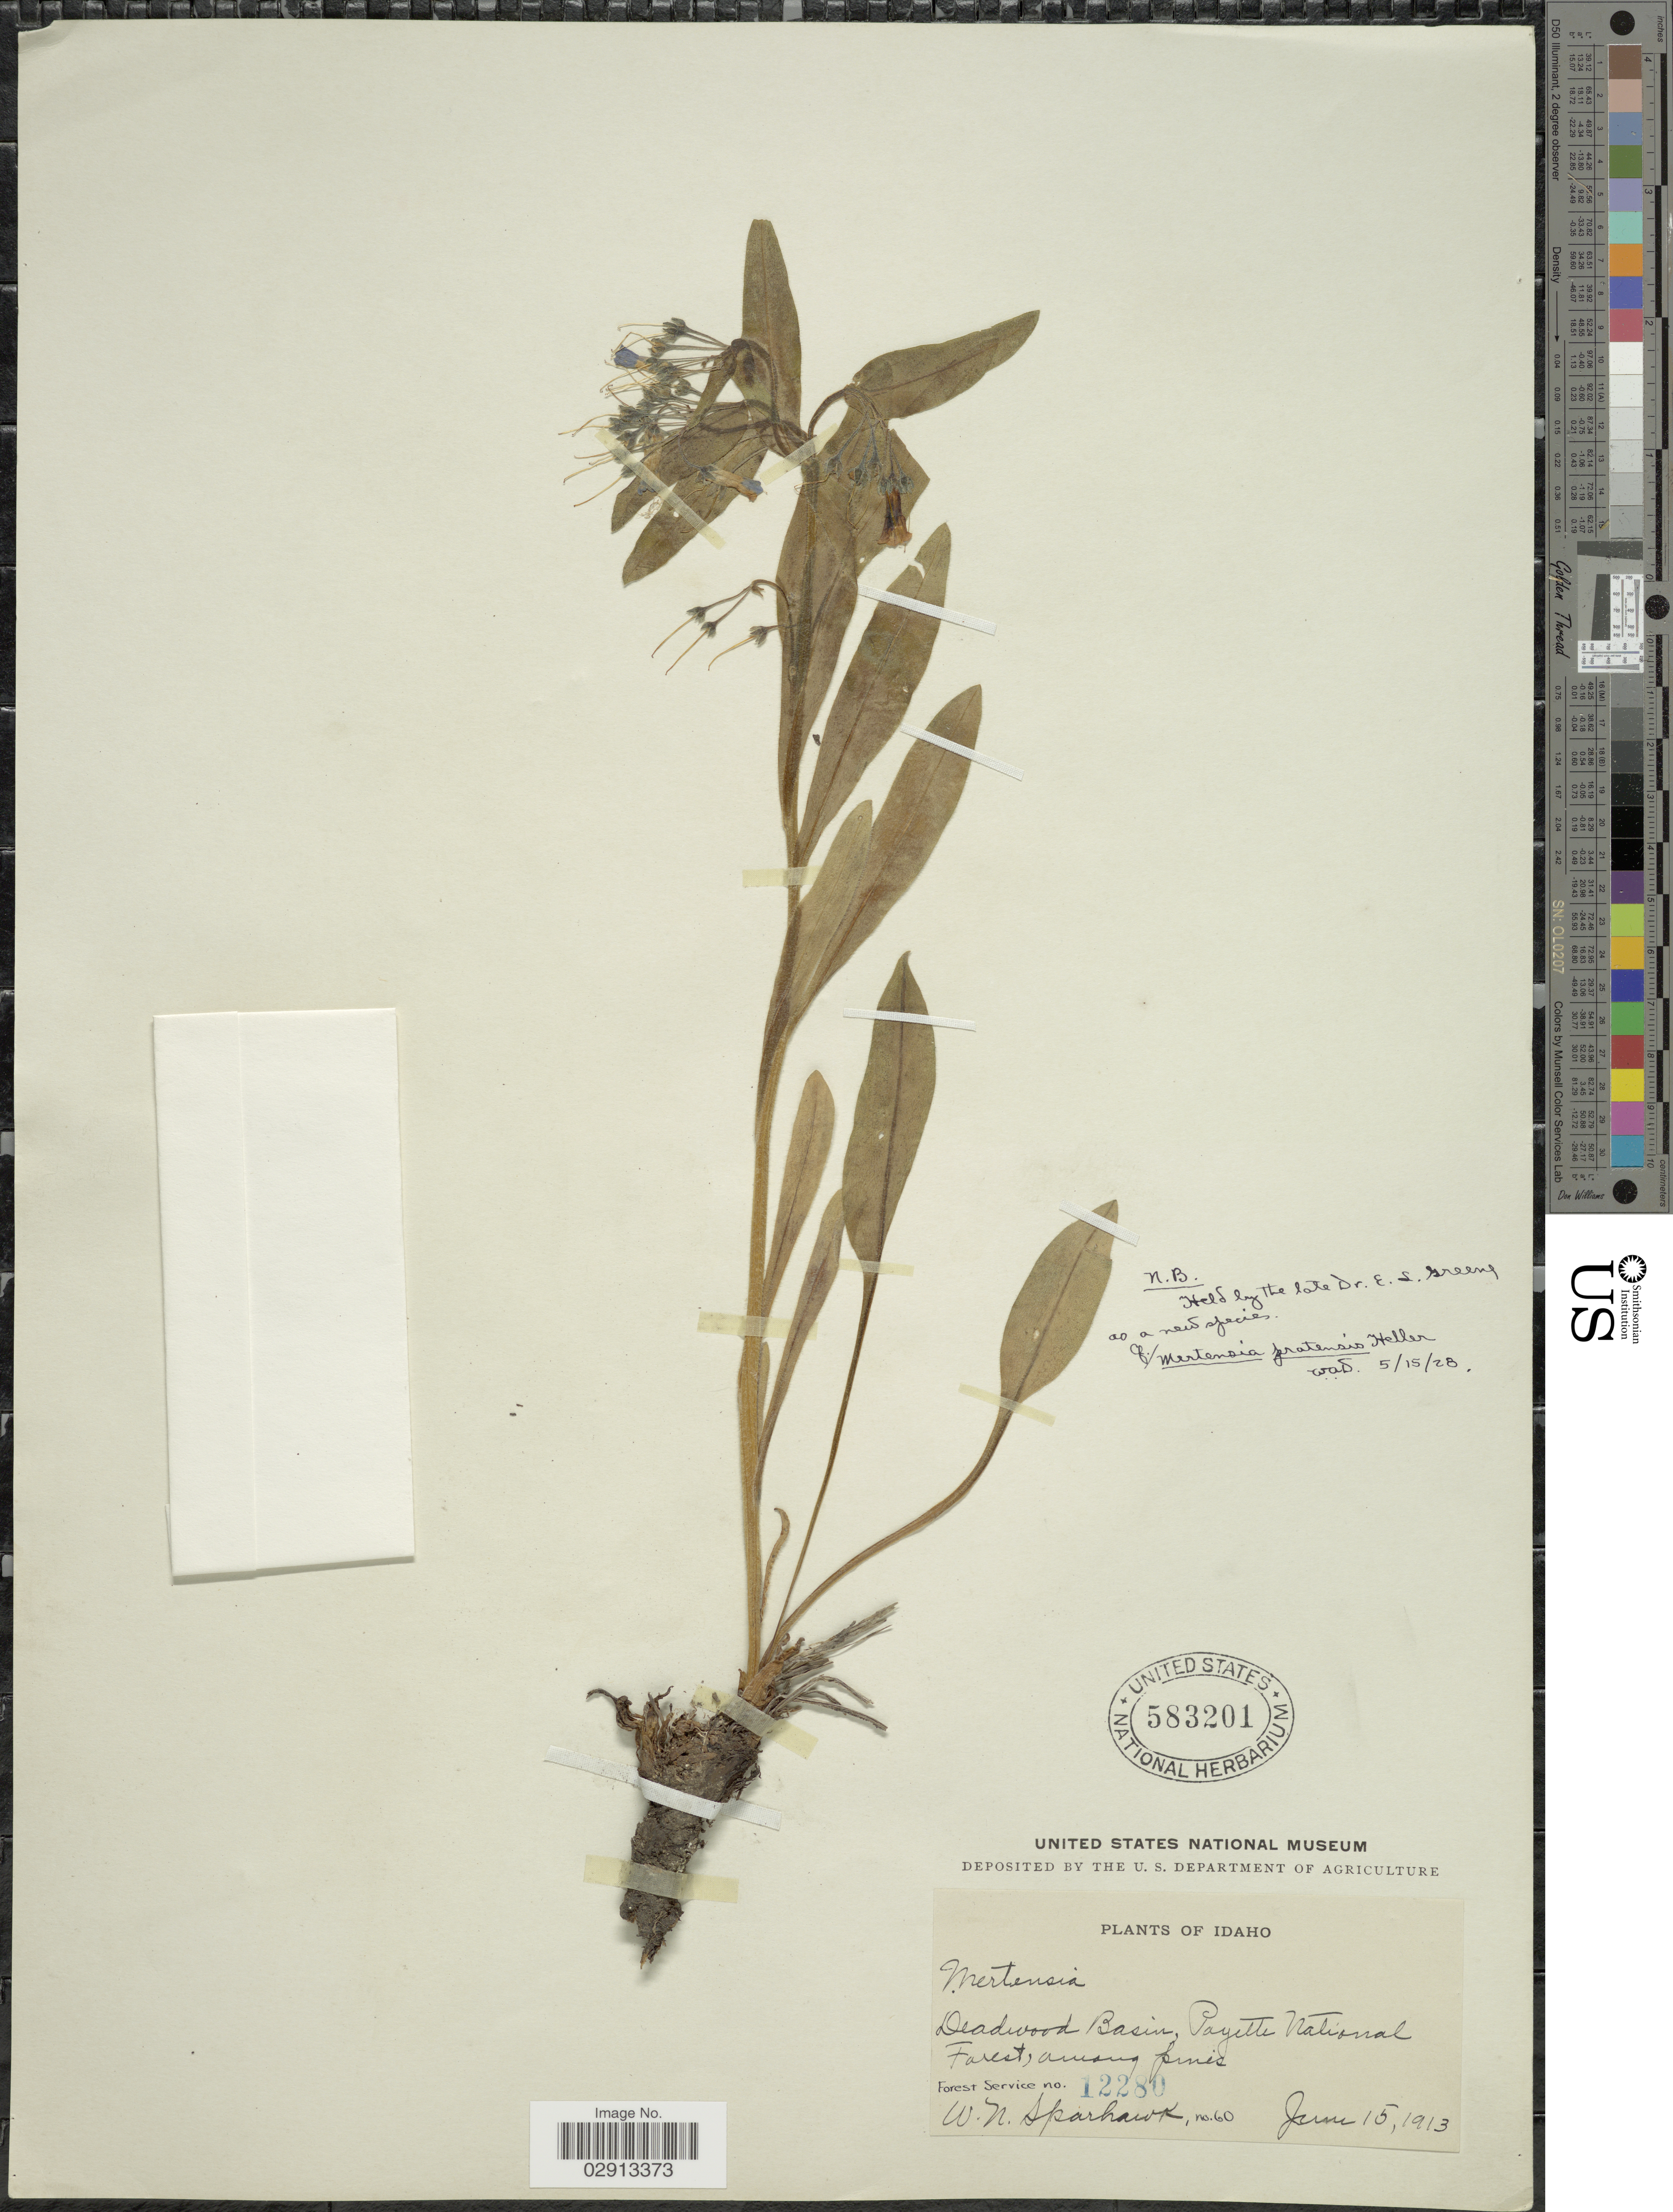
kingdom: Plantae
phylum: Tracheophyta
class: Magnoliopsida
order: Boraginales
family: Boraginaceae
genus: Mertensia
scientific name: Mertensia sp.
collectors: W. Sparhawk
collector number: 60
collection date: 1913-06-15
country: United States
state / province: Idaho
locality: Deadwood Basin, Payette National Forest, among pines.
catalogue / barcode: US 583201